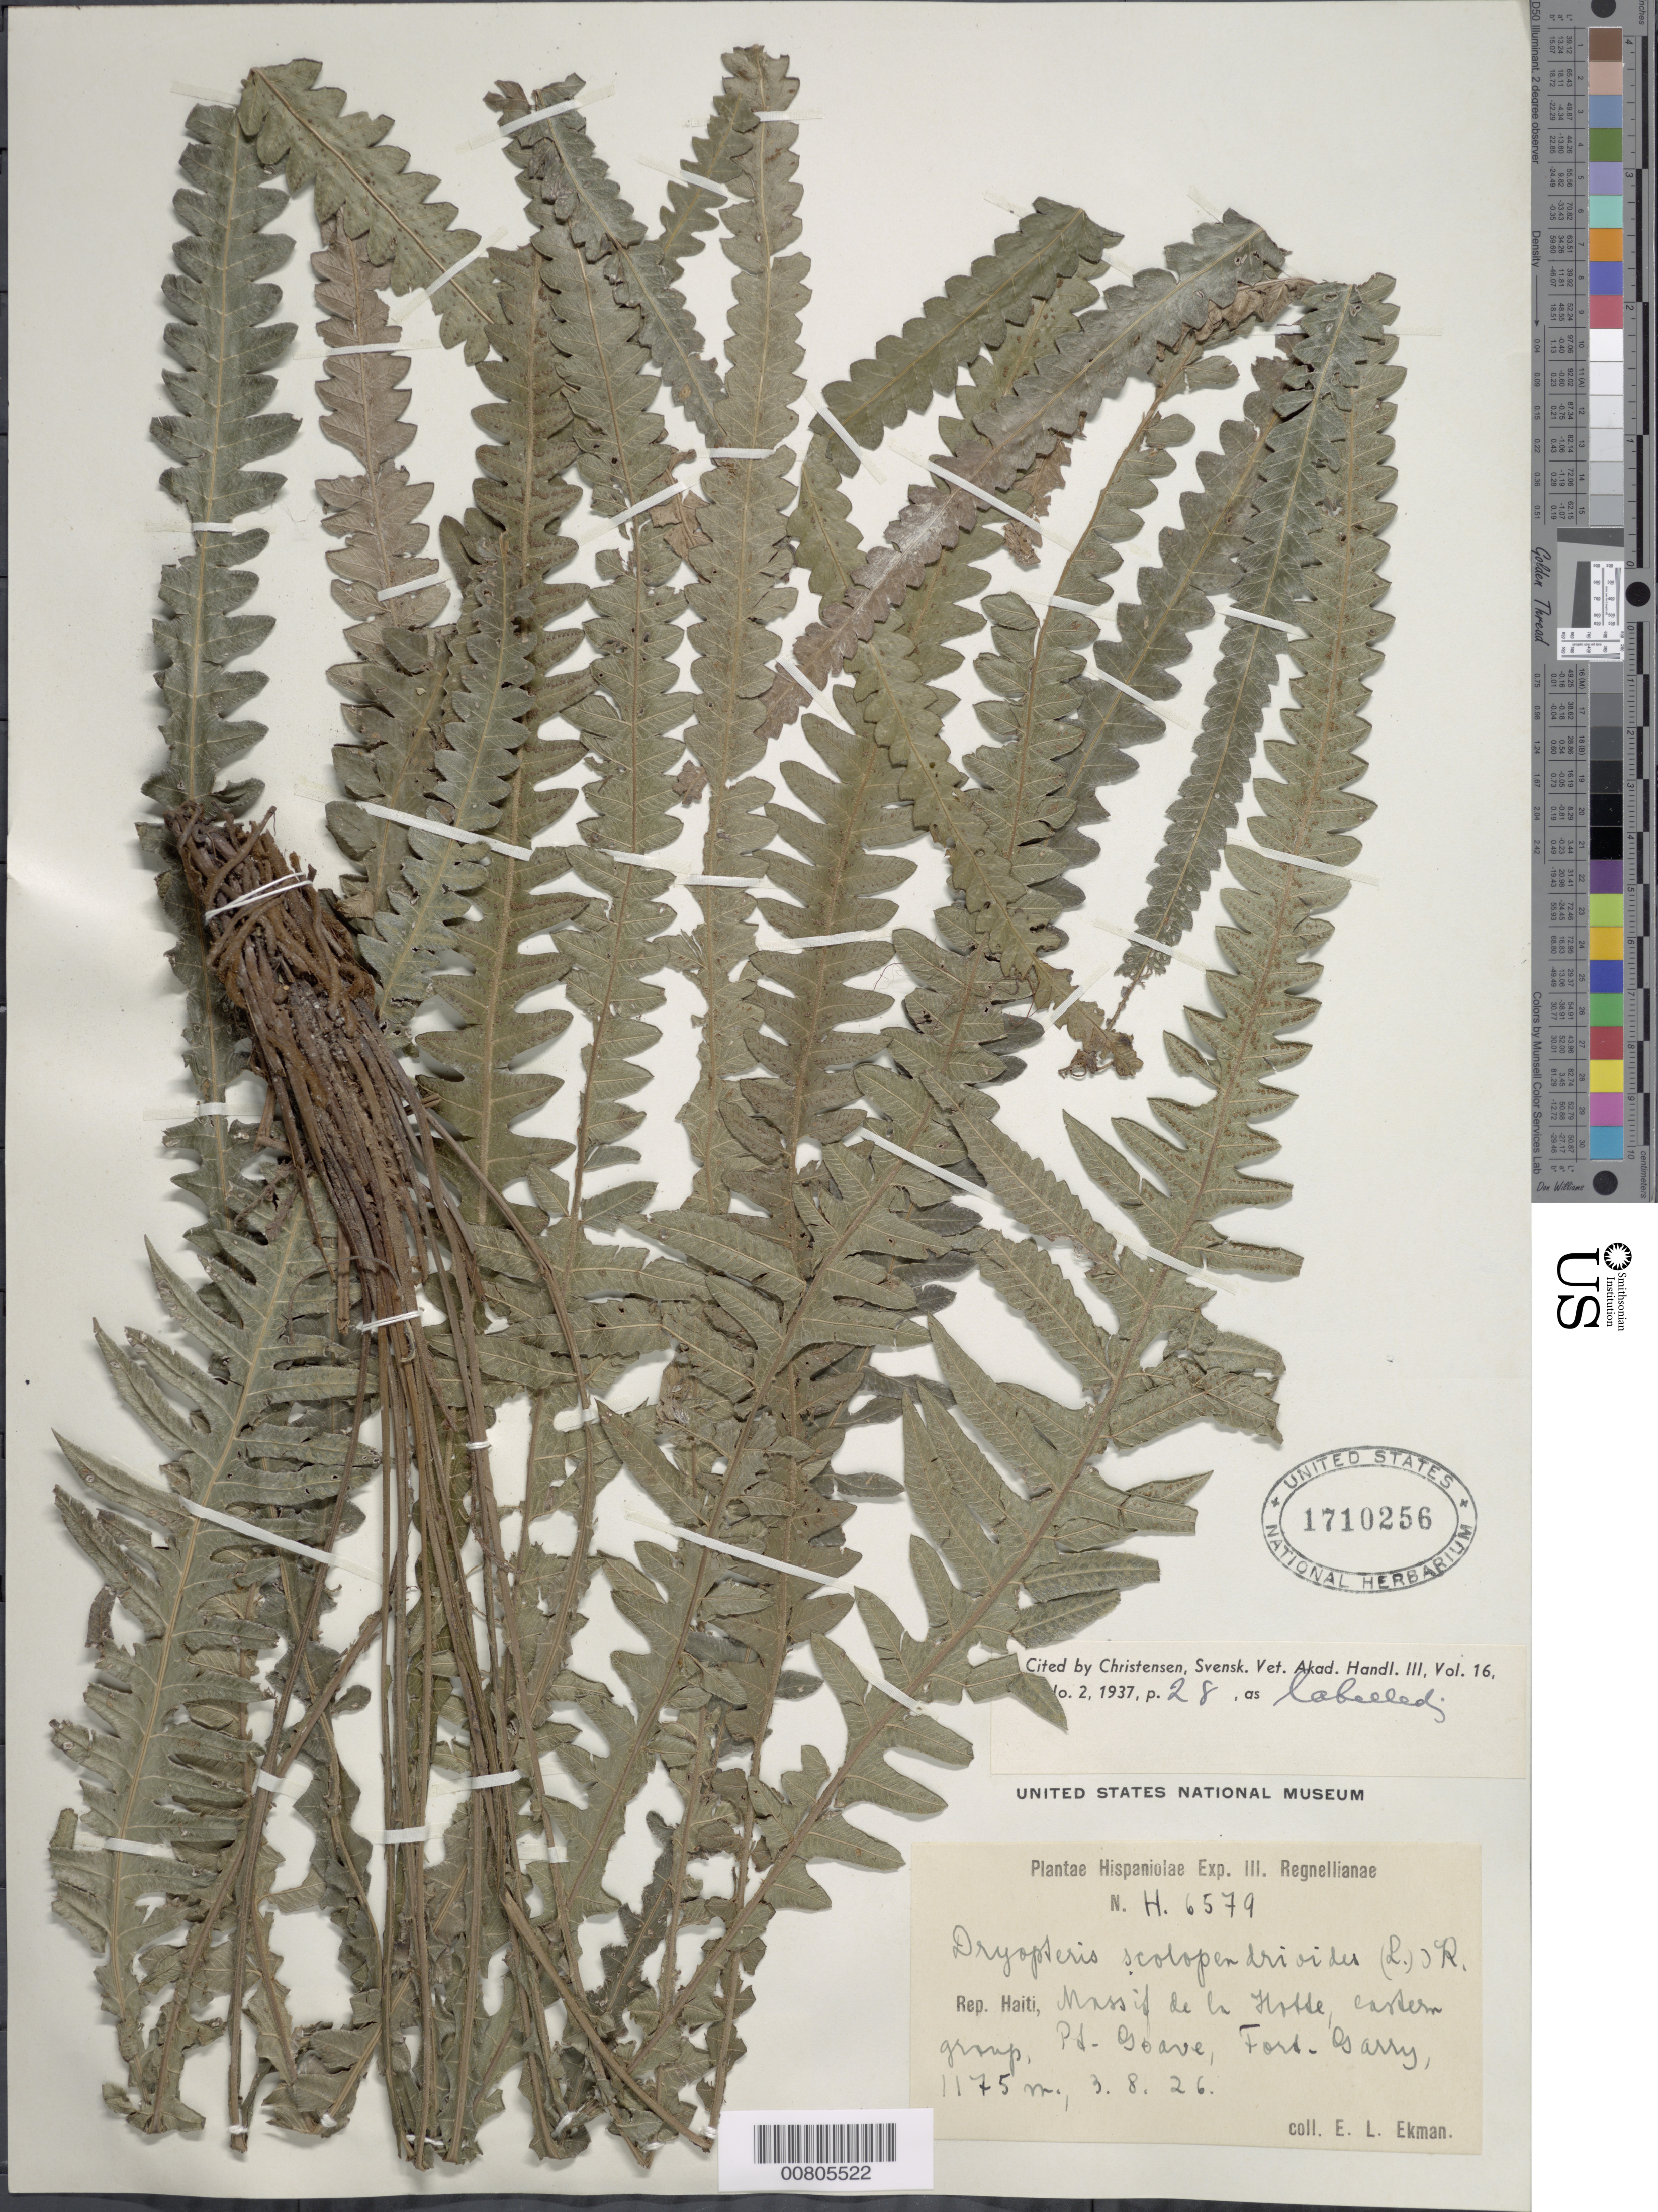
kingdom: Plantae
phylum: Tracheophyta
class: Polypodiopsida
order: Polypodiales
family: Thelypteridaceae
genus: Goniopteris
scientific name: Goniopteris scolopendrioides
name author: (L.) C. Presl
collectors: E. L. Ekman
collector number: H 6579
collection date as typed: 03 Aug 1926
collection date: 1926-08-03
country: Haiti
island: Hispaniola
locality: Massif de la Hotte, eastern group, Pt. Goave, Fort Garry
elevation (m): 1175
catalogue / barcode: US 1710256